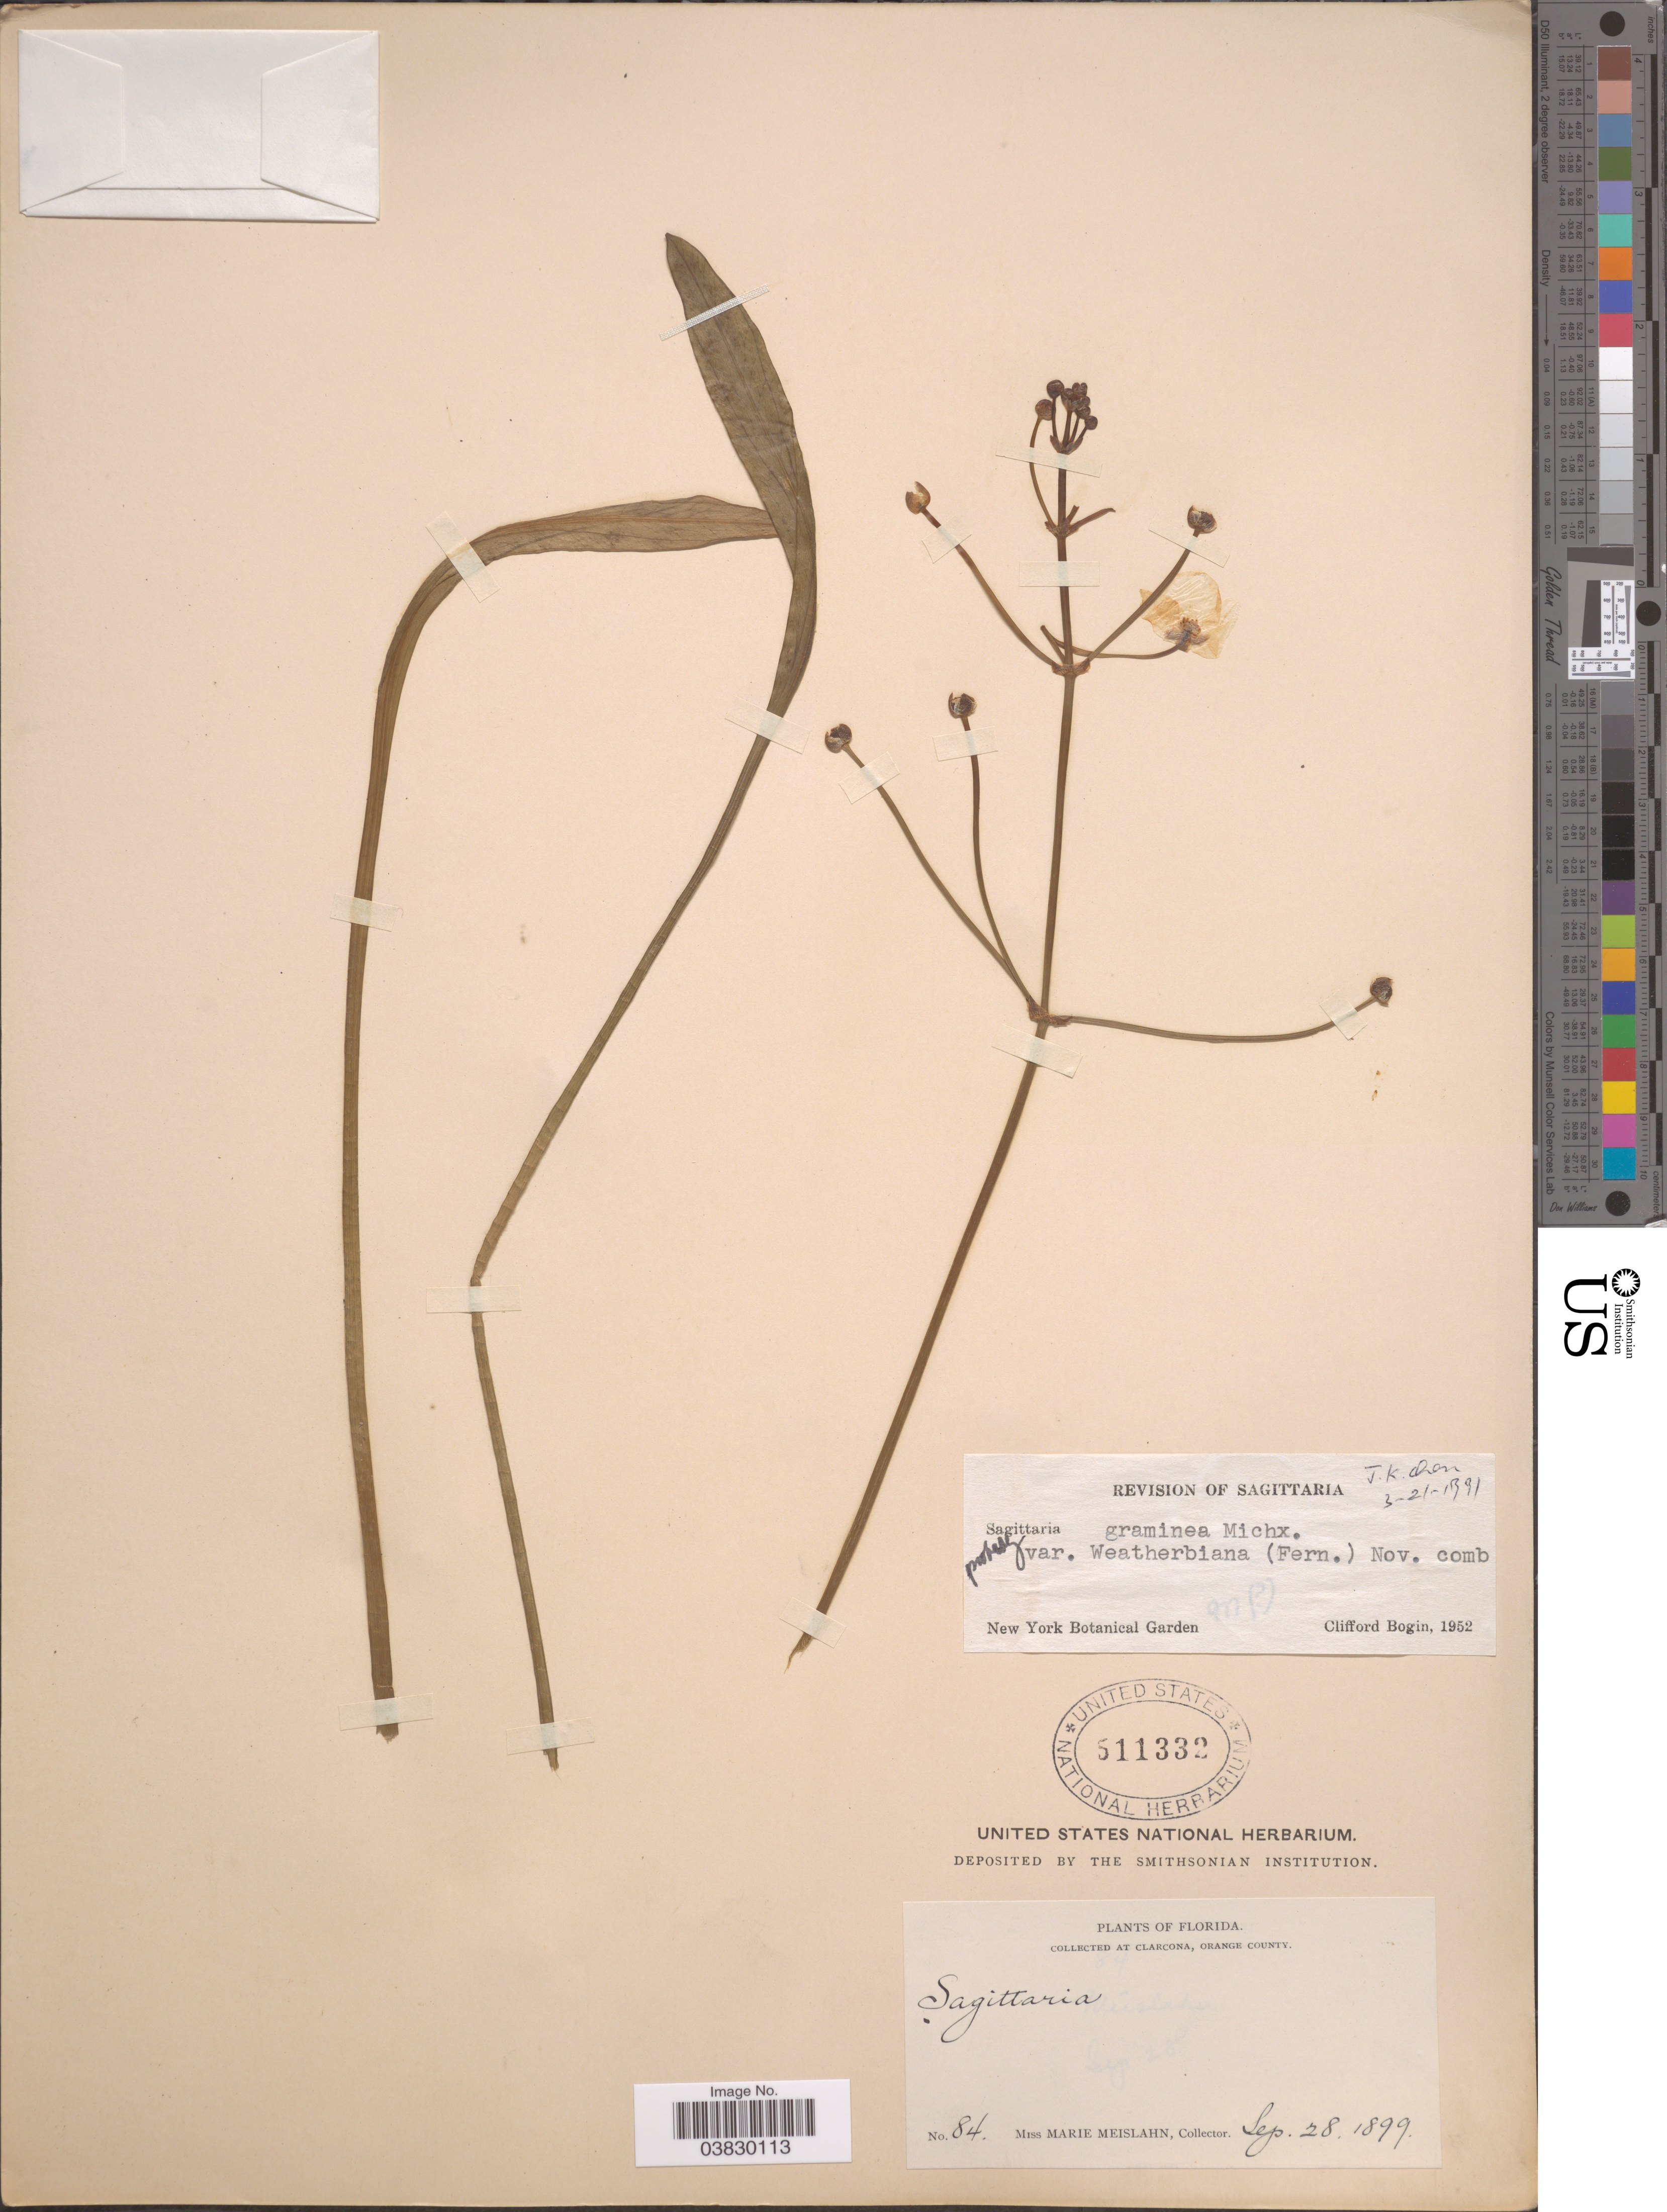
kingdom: Plantae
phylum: Tracheophyta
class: Liliopsida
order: Alismatales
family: Alismataceae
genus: Sagittaria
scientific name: Sagittaria graminea var. weatherbiana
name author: (Fernald) Bogin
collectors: M. Meislahn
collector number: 84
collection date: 1899-09-28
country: United States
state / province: Florida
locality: Clarcona, Orange County.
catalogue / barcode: US 511332